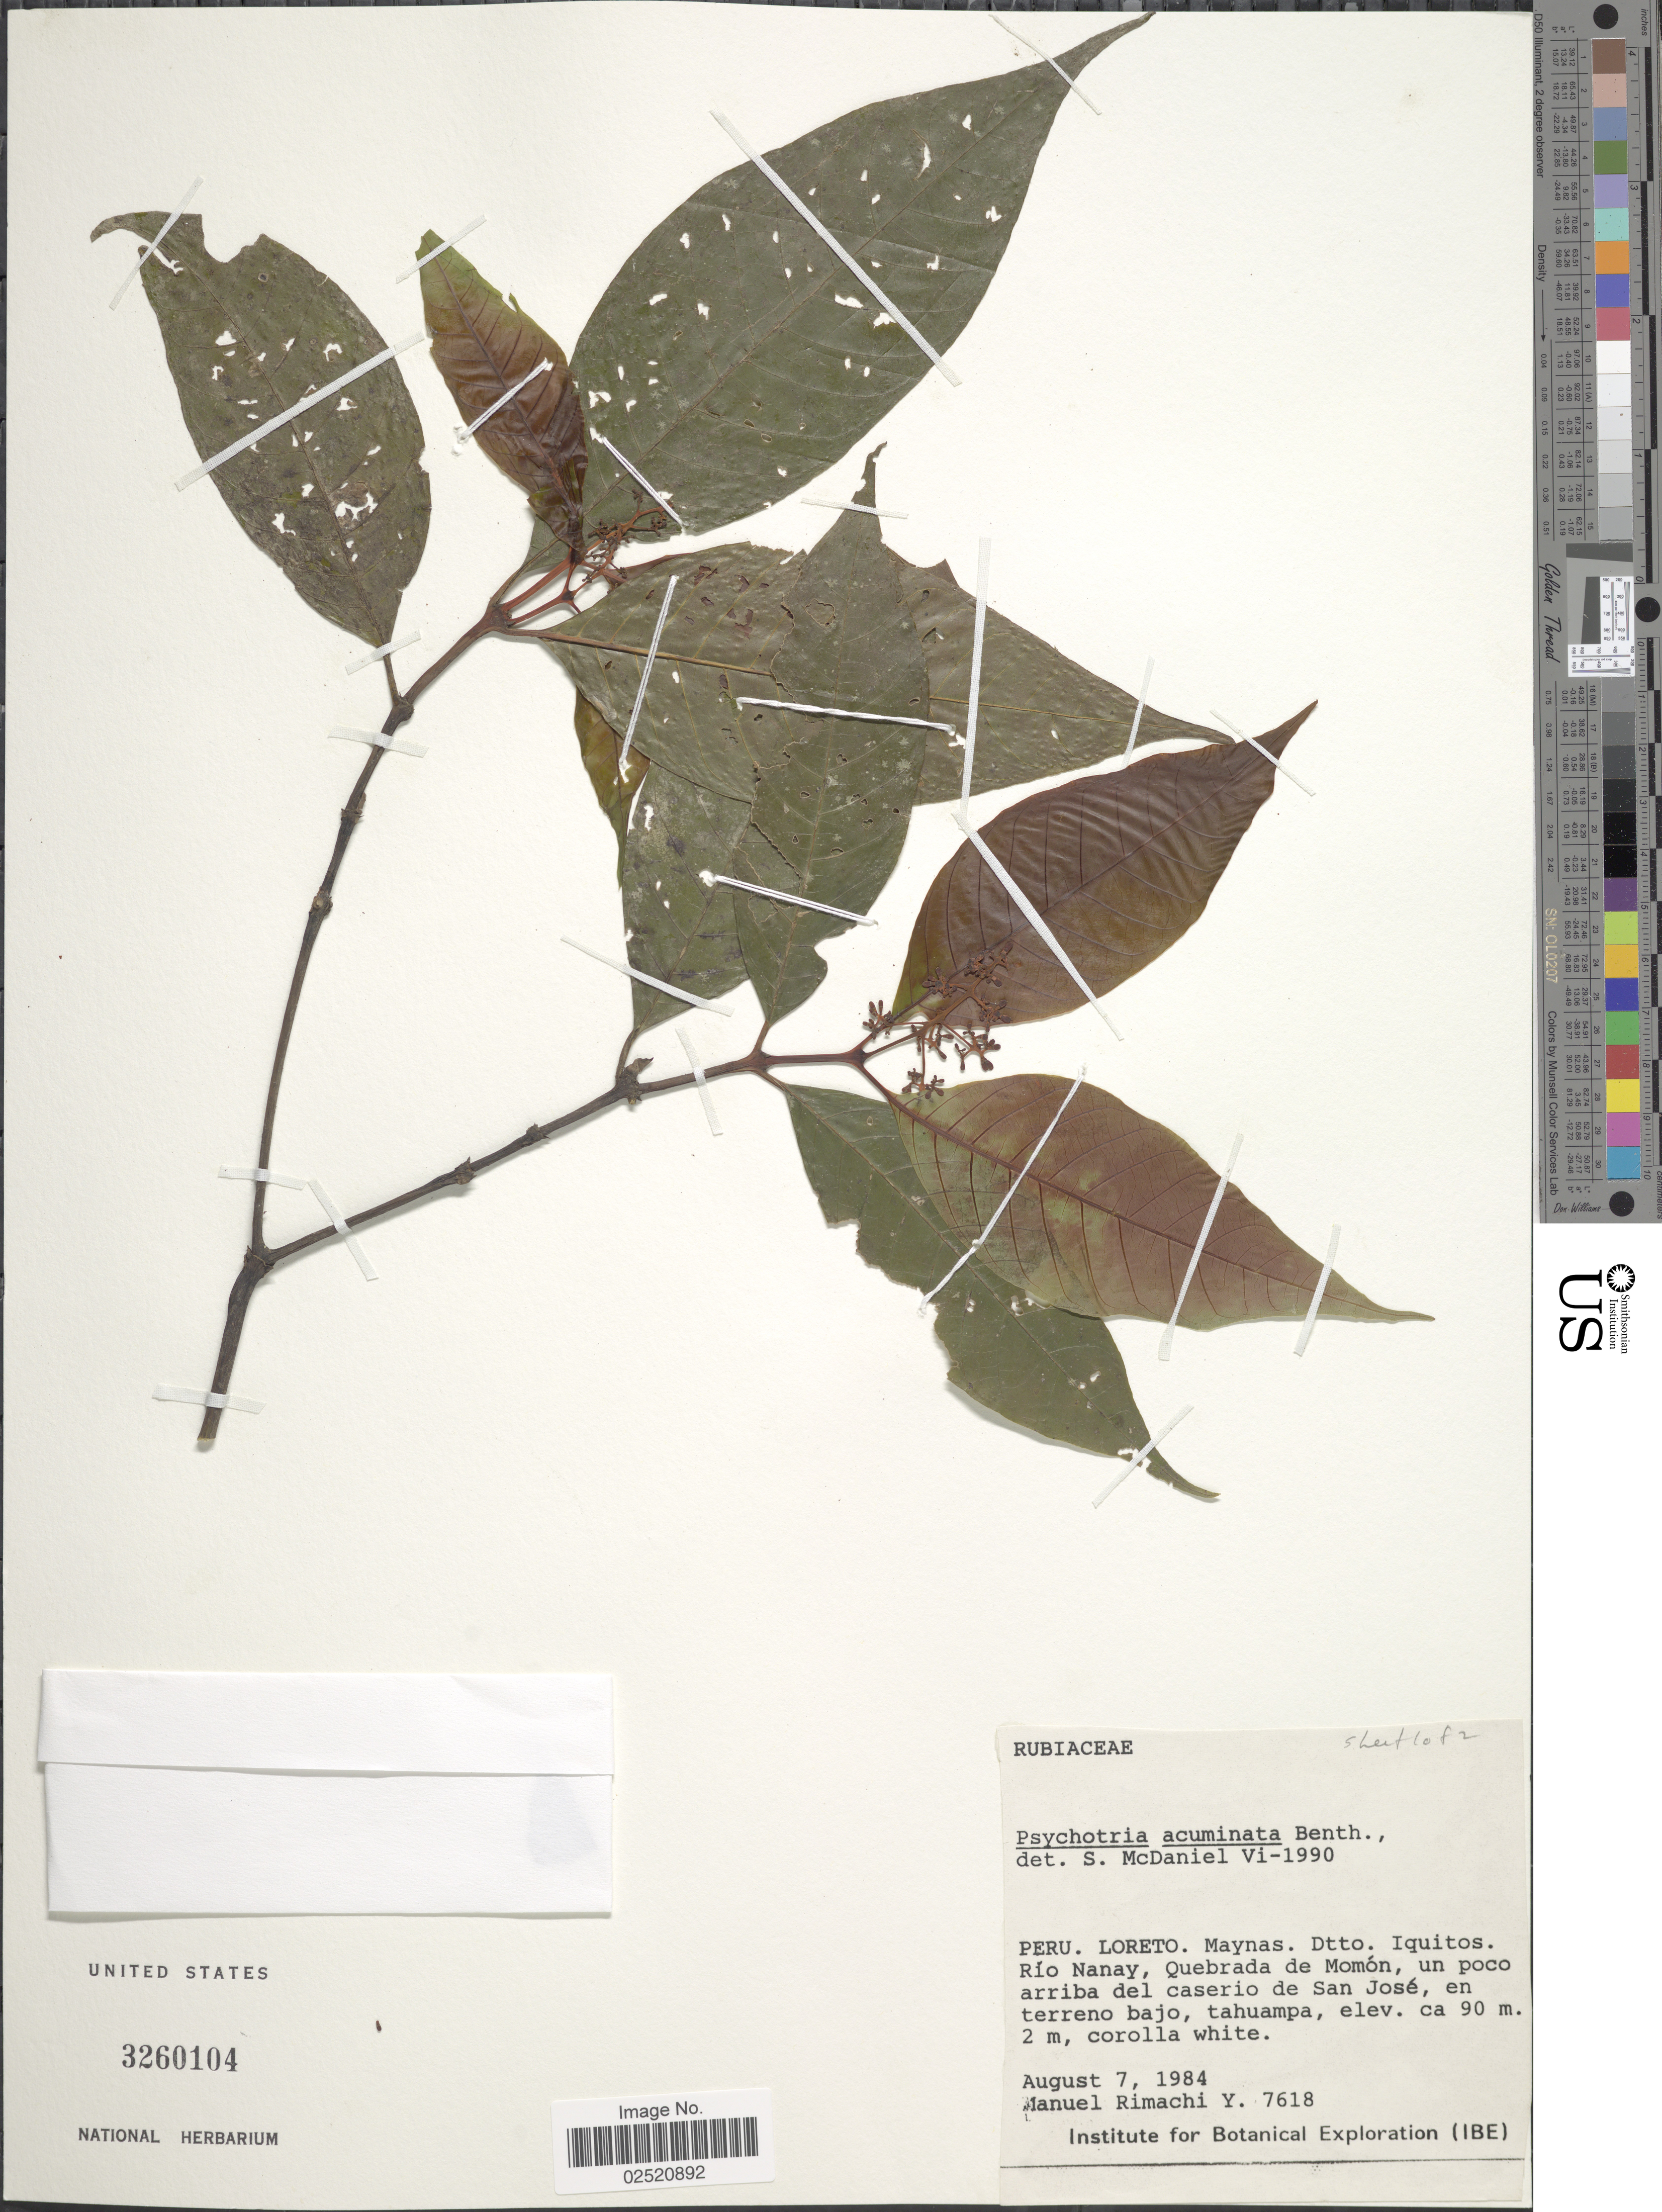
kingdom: Plantae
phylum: Tracheophyta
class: Magnoliopsida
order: Gentianales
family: Rubiaceae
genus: Psychotria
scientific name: Psychotria acuminata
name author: Benth.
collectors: M. Rimachi Y.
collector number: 7618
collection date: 1984-08-07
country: Peru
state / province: Loreto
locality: Maynas, Dtto. Iquitos, Rio Nanay, Quebrada de Momon, un poco arriba del caserio de San Jose, en terreno bajo, tahuampa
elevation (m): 90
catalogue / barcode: US 3260104